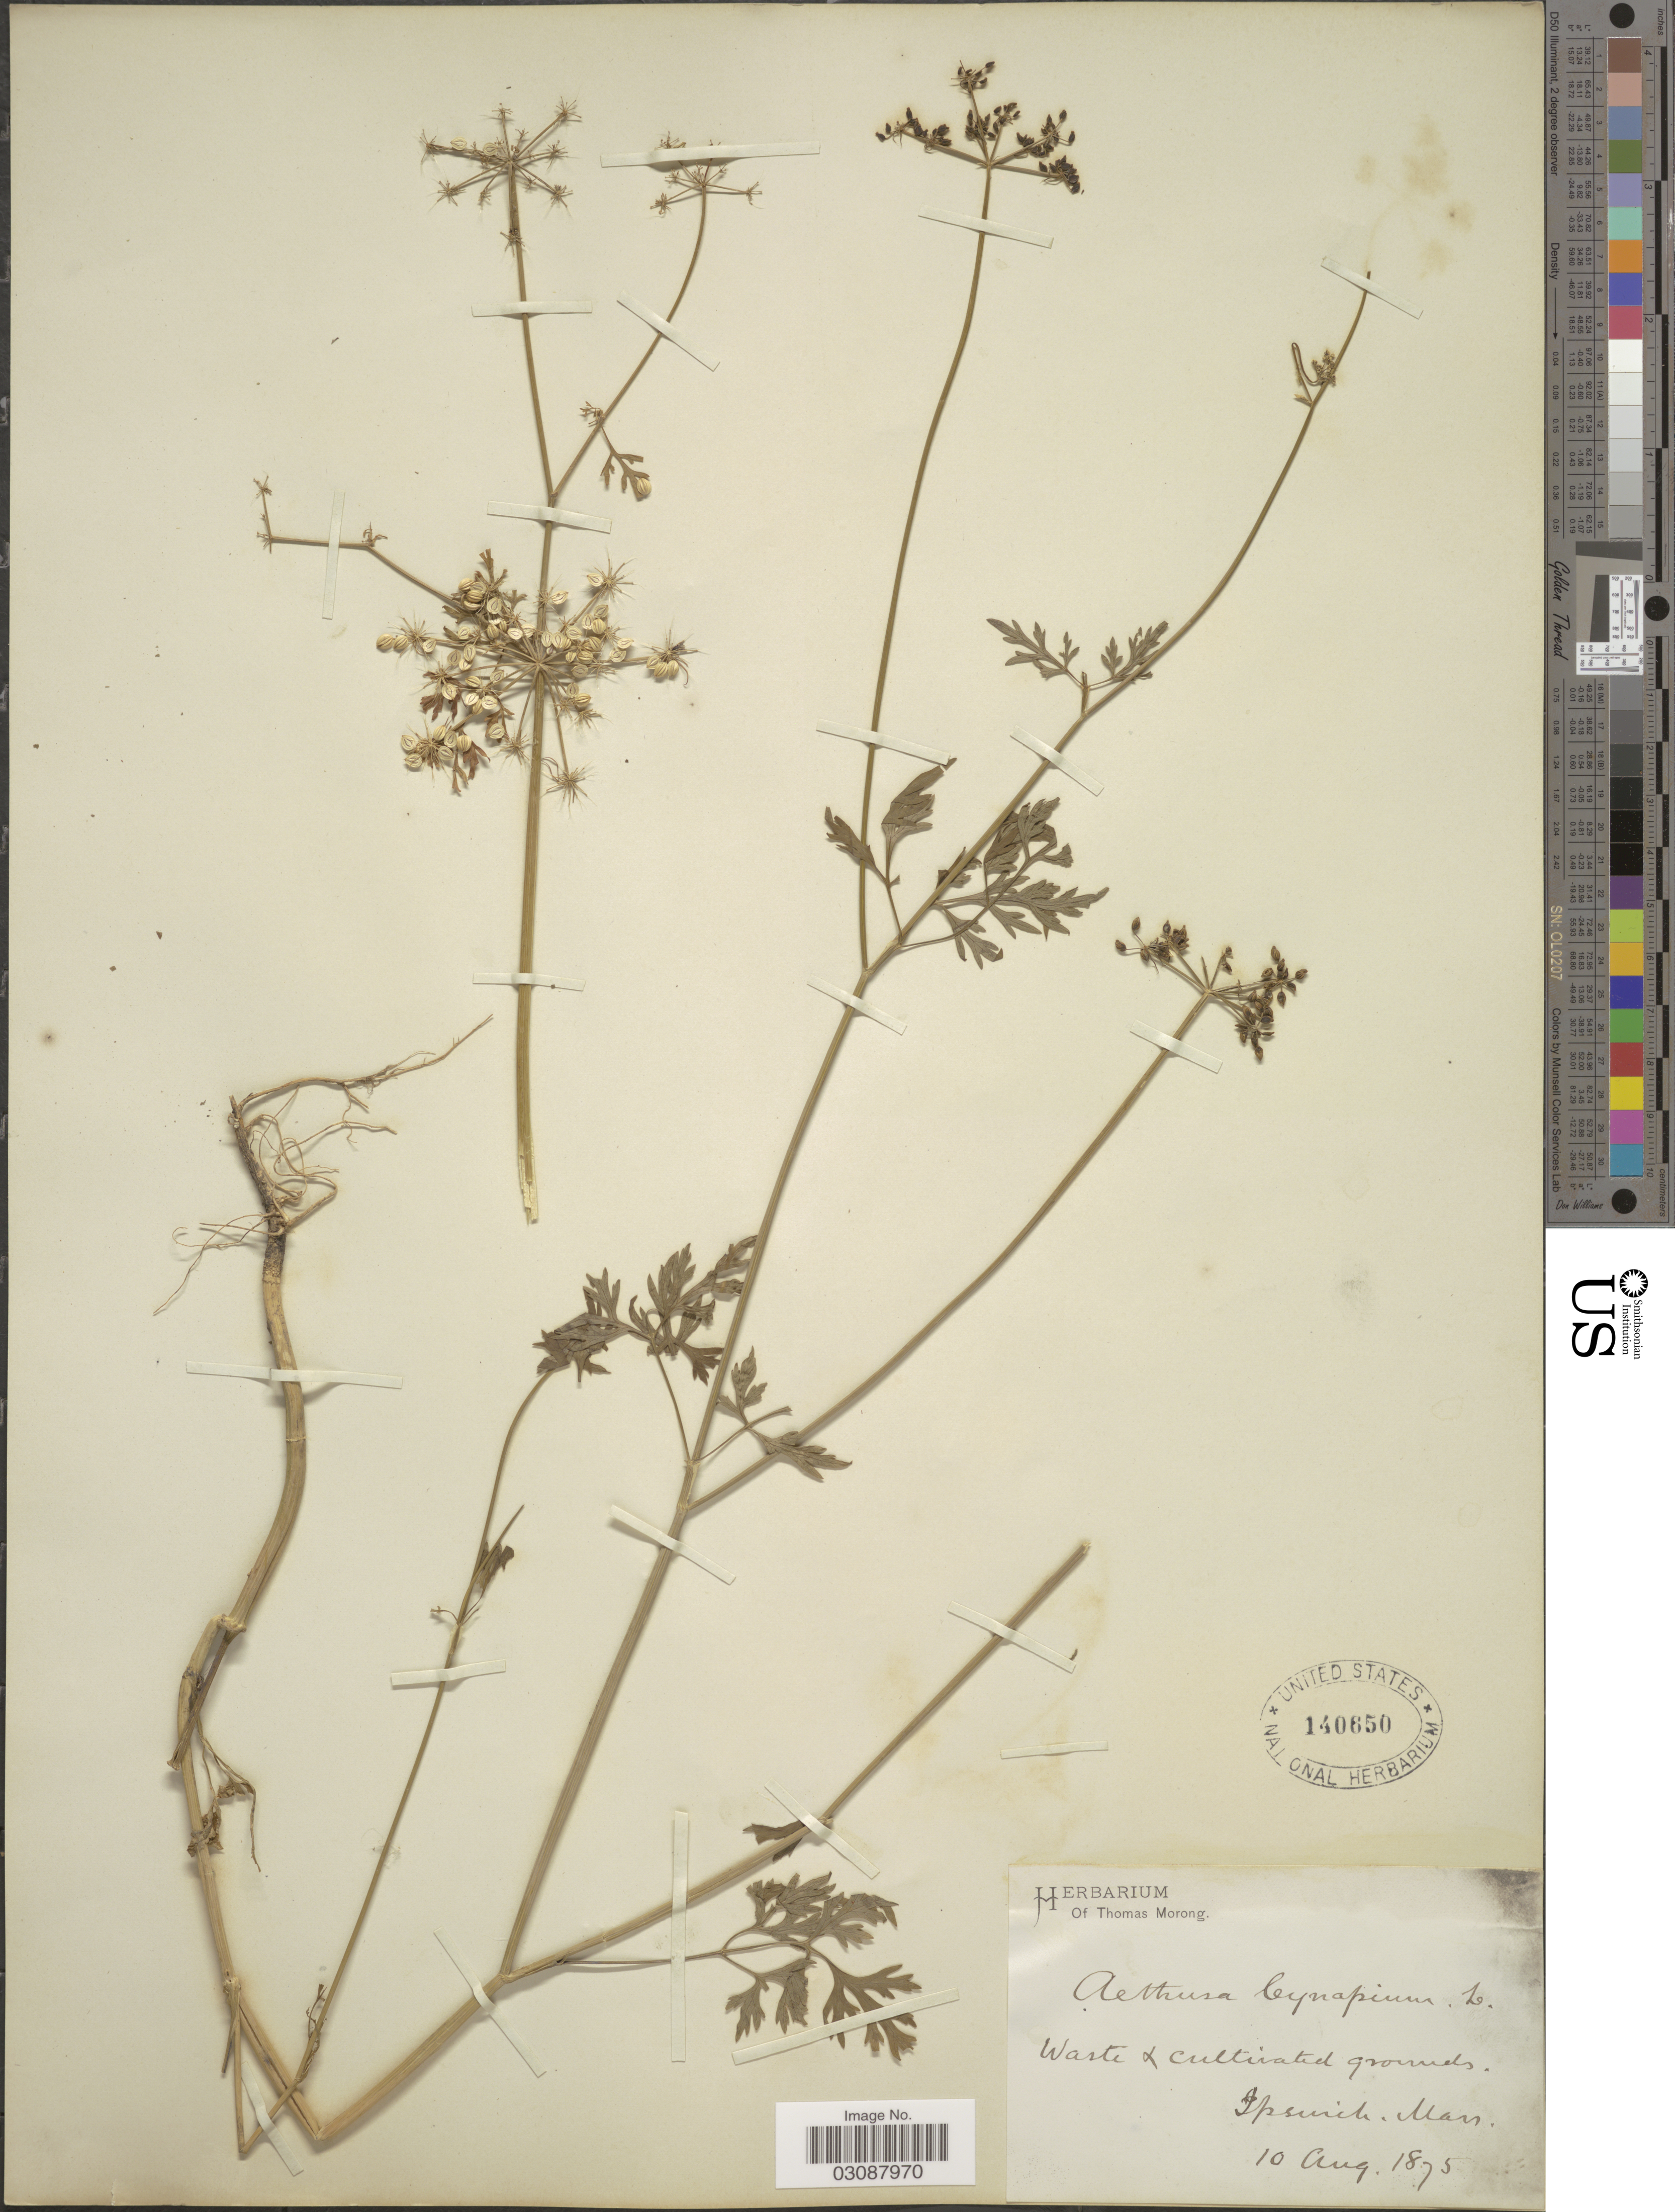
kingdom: Plantae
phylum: Tracheophyta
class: Magnoliopsida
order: Apiales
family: Apiaceae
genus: Aethusa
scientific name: Aethusa cynapium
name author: L.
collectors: ex Herb. T. Morong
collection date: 1875-08-10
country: United States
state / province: Massachusetts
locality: Ipswich. Mass.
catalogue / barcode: US 140650